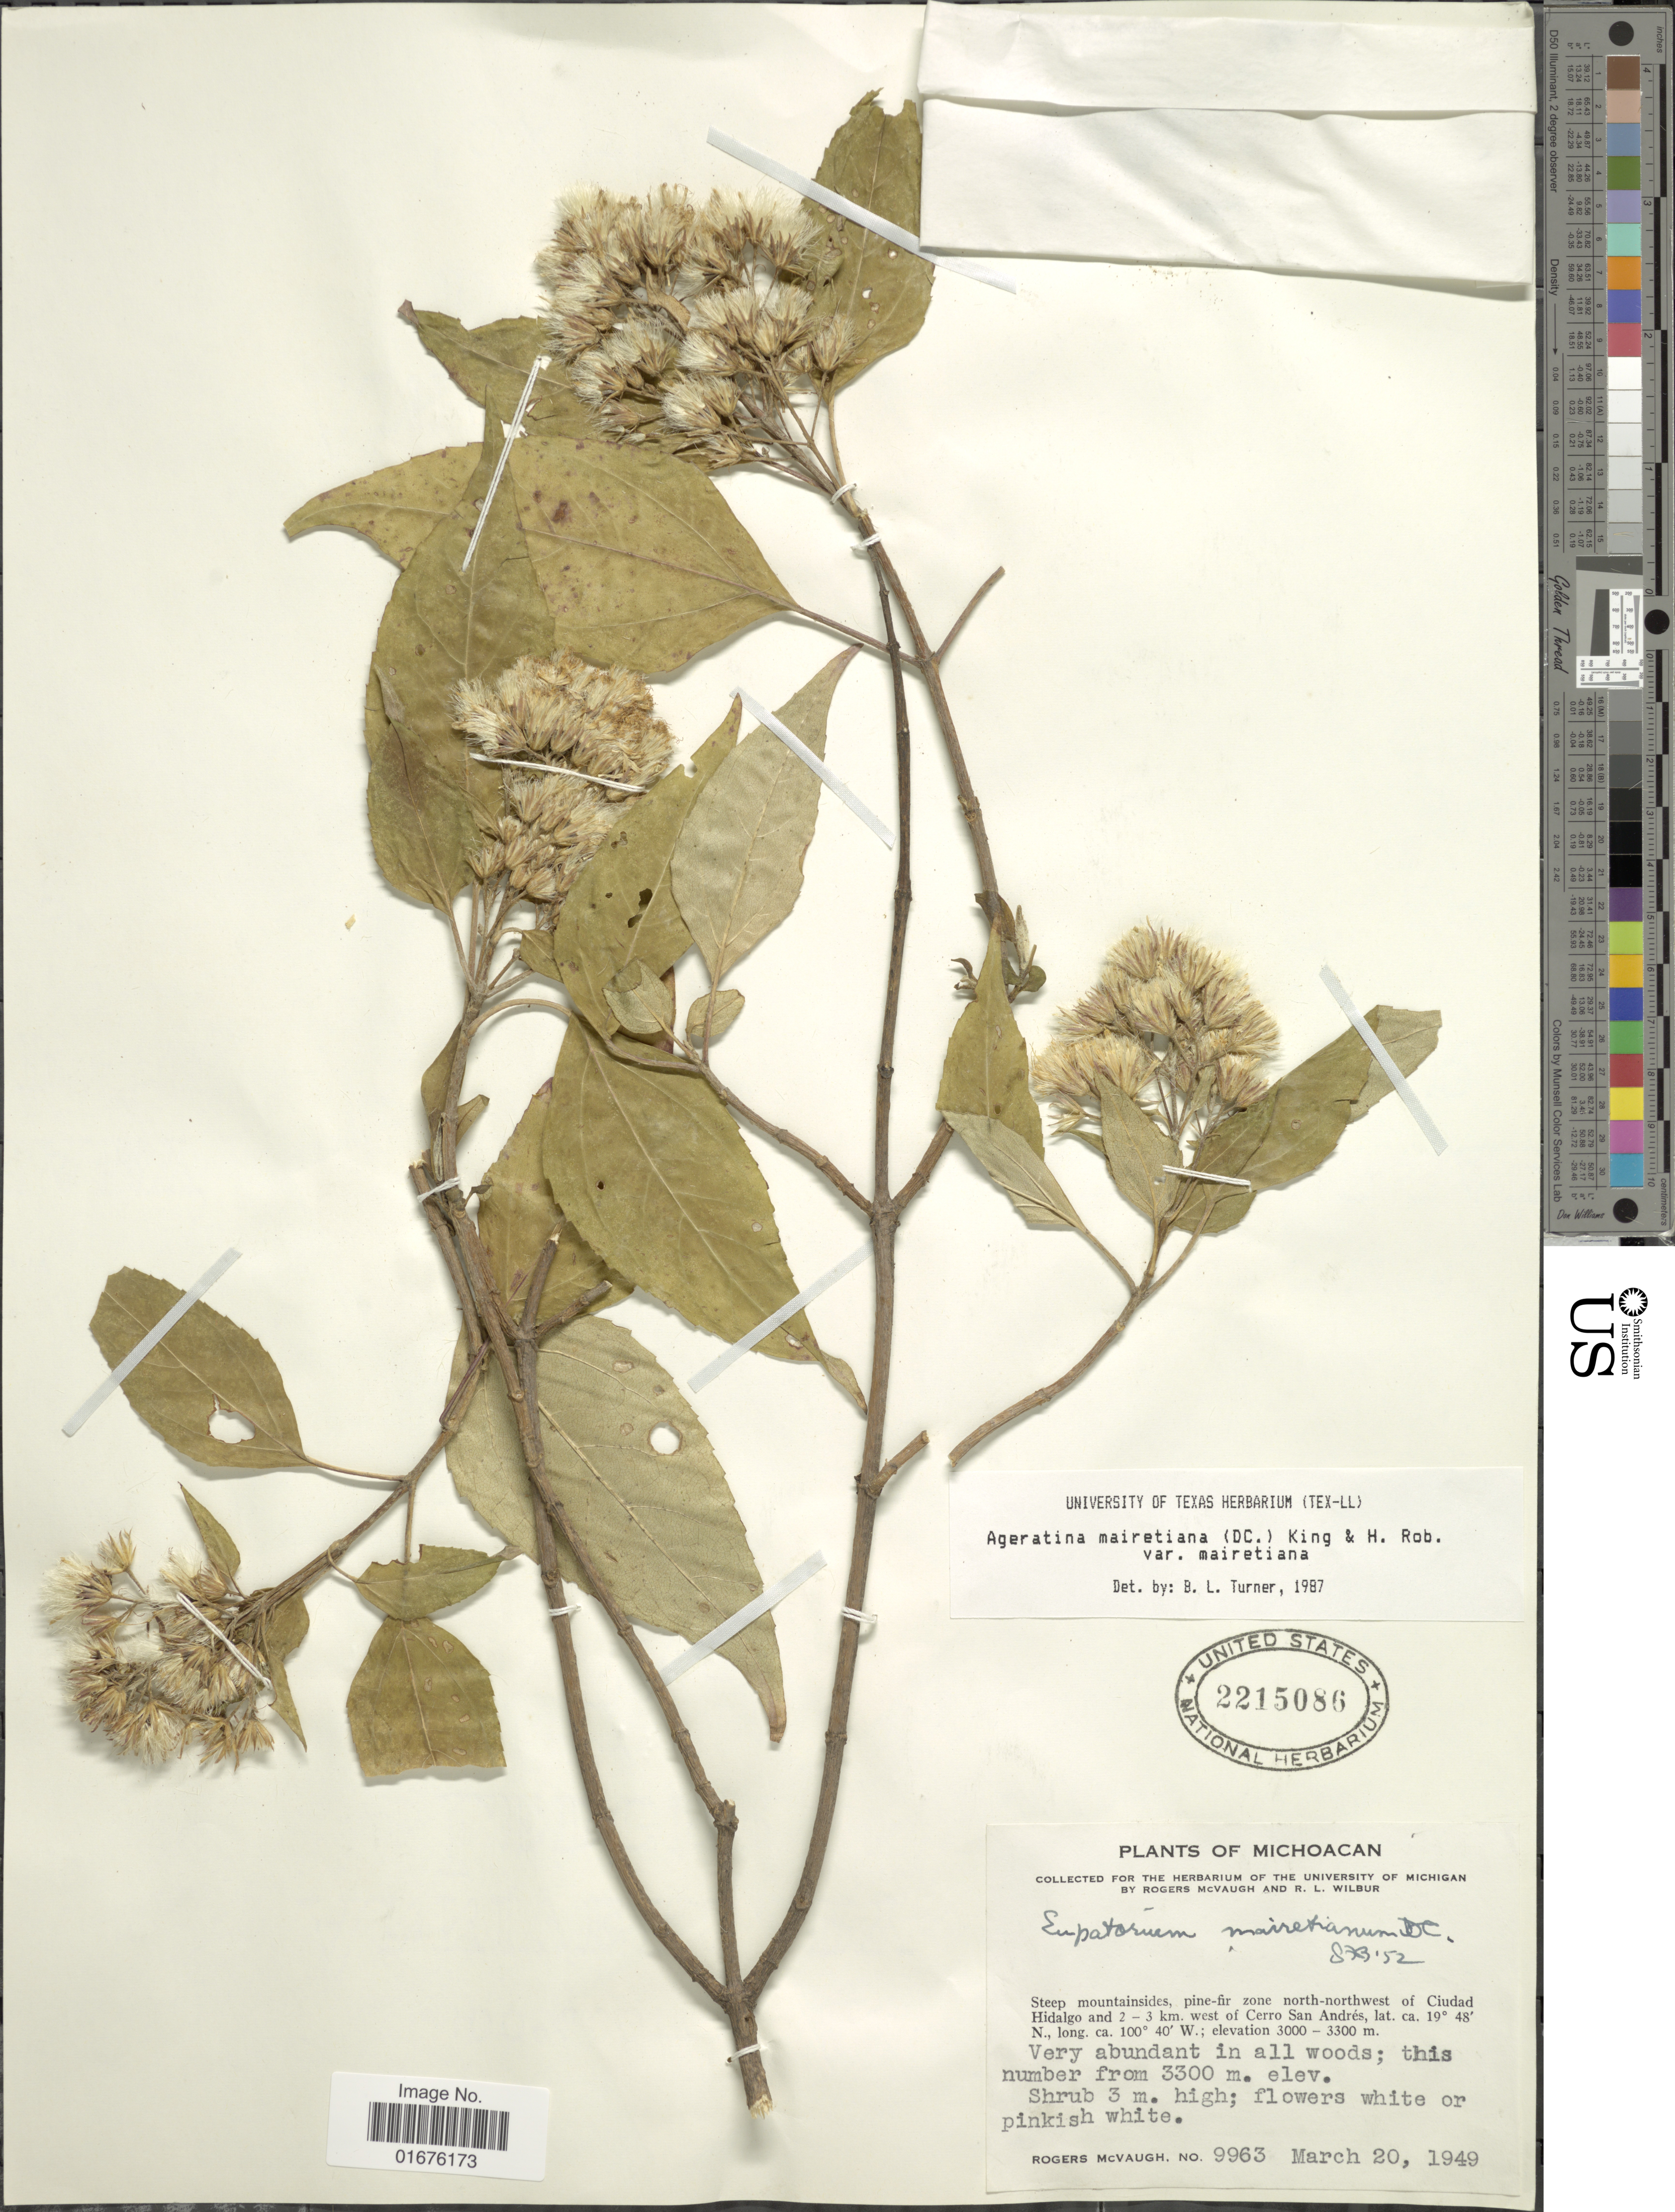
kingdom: Plantae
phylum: Tracheophyta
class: Magnoliopsida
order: Asterales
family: Asteraceae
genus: Ageratina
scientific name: Ageratina mairetiana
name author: (DC.) R.M. King & H. Rob.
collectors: R. McVaugh & R. L. Wilbur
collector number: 9963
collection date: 1949-03-20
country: Mexico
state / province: Michoacán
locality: Steep mountainsides, pine-fir zone north-northwest of Ciudad Hidalgo and 2-3 km. west of Cerro San Andrés, very abundant in all woods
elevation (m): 3000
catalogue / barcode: US 2215086